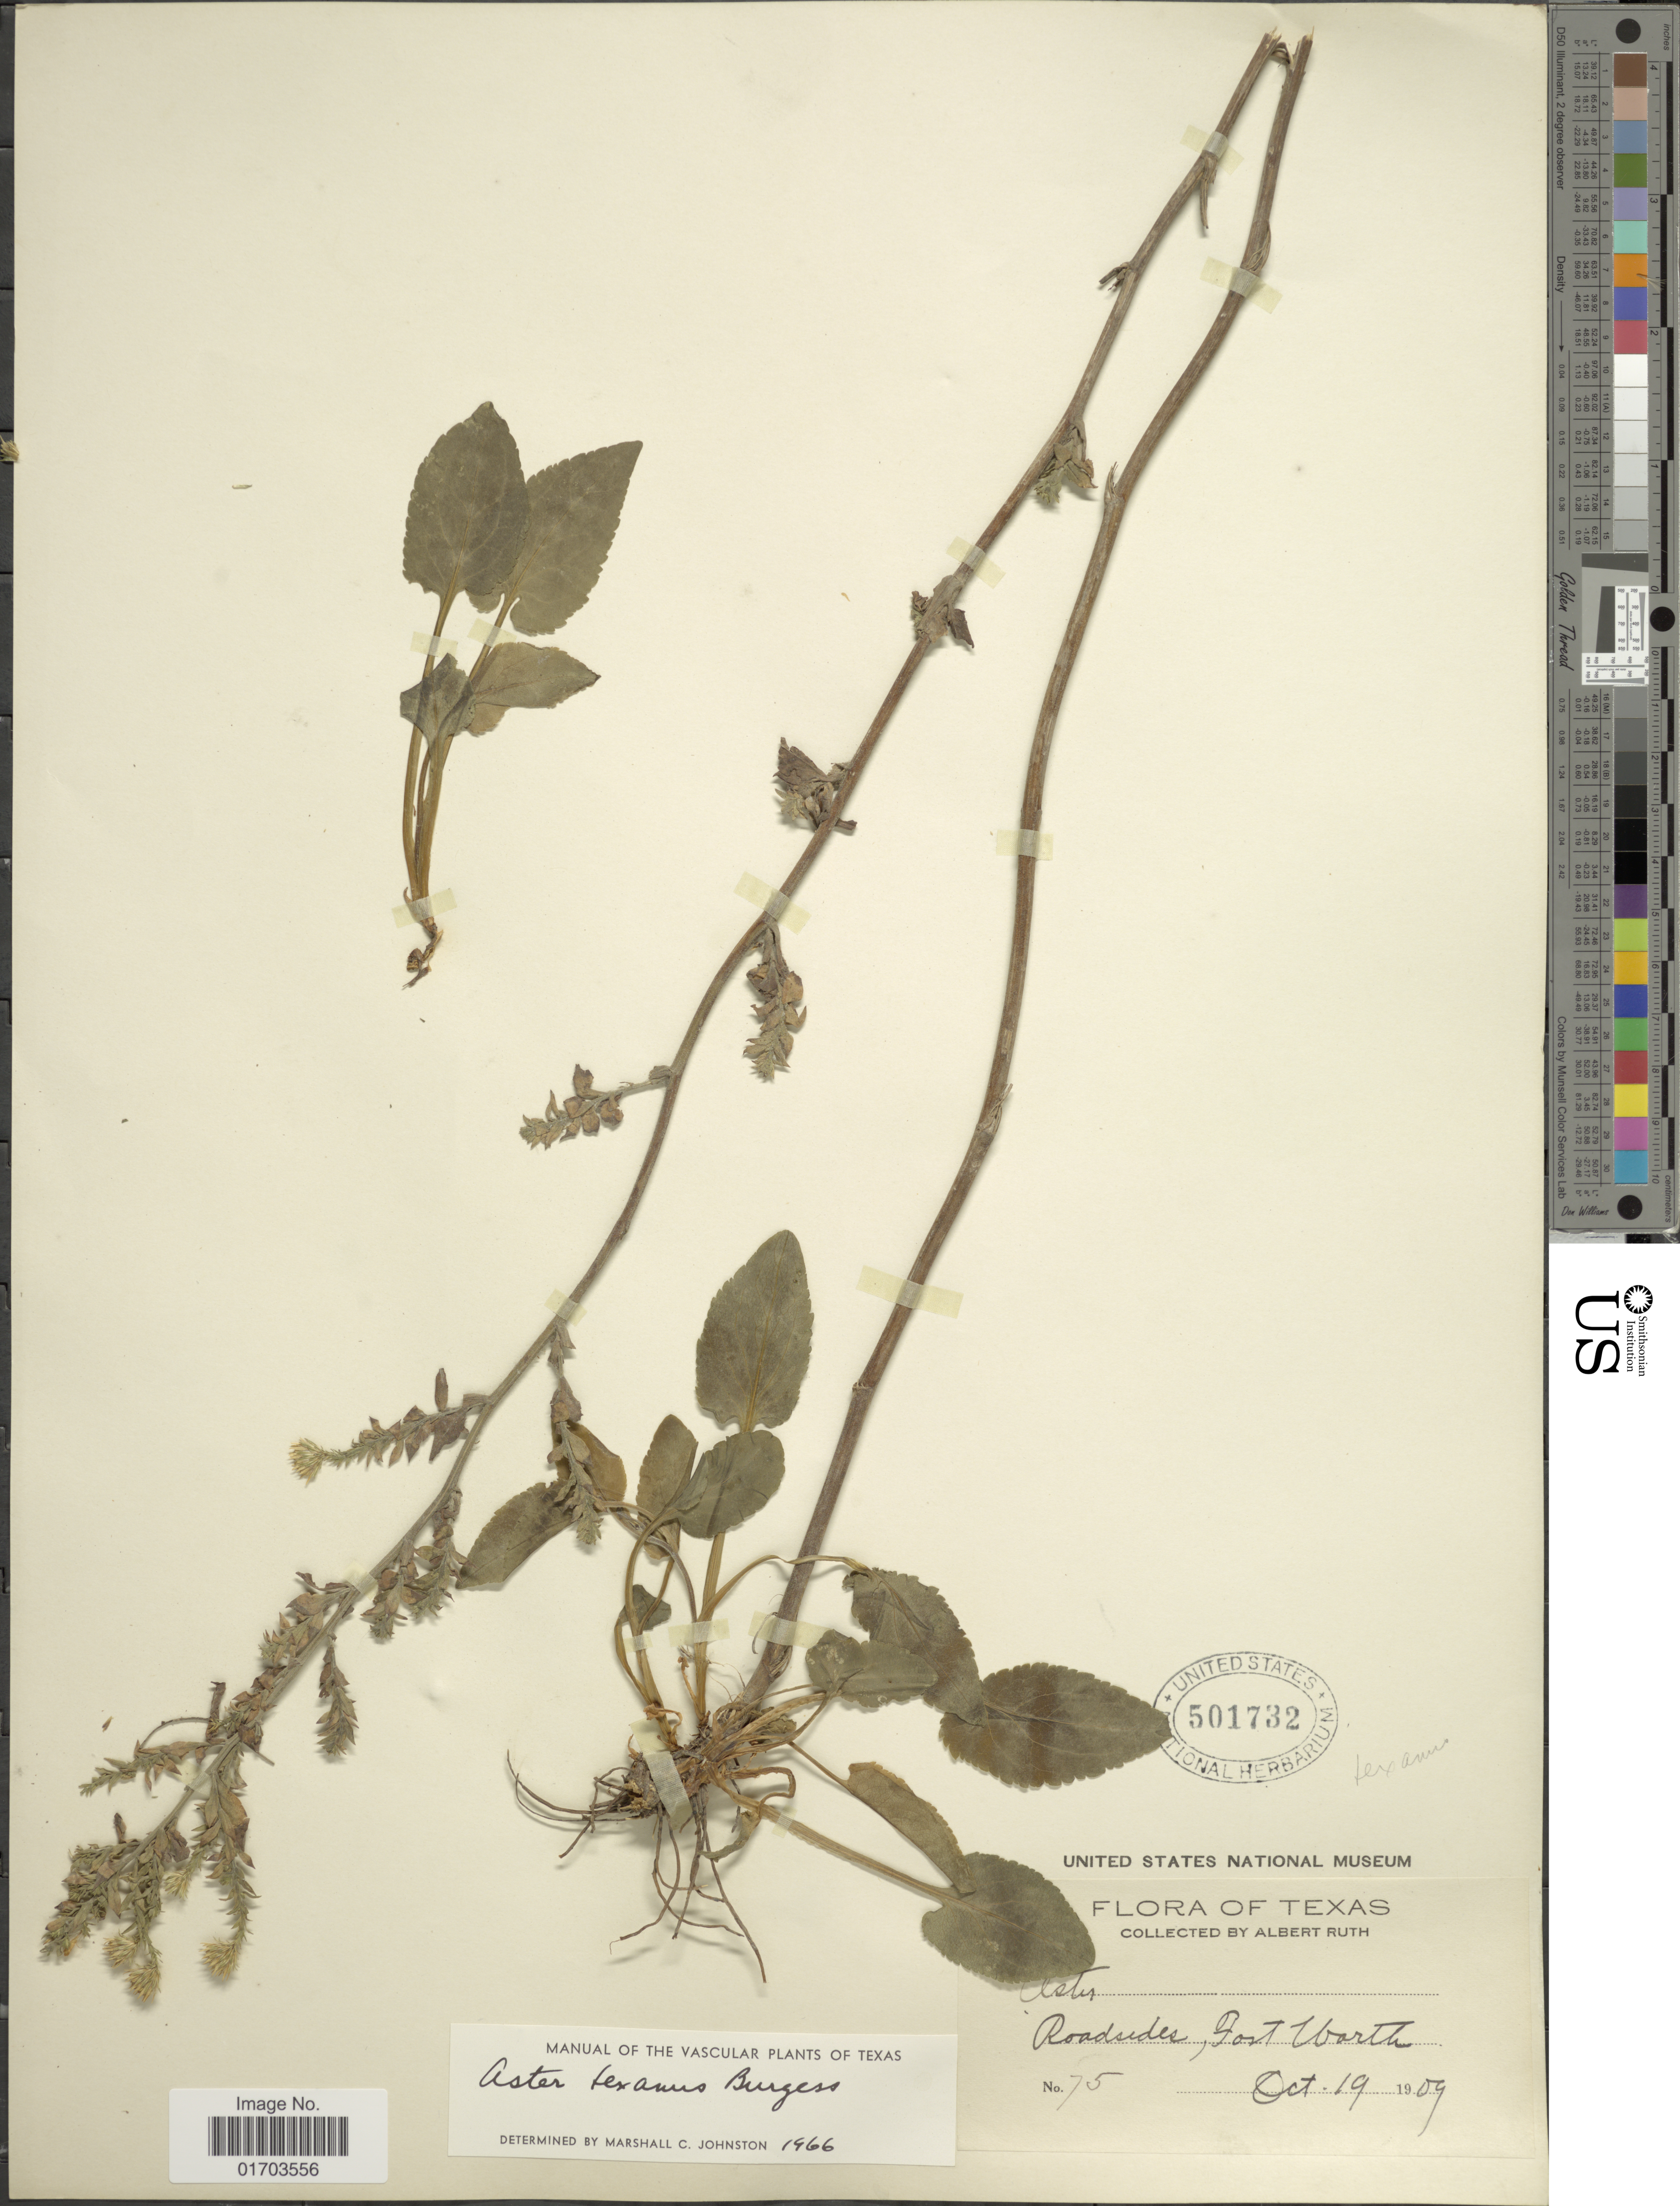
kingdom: Plantae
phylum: Tracheophyta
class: Magnoliopsida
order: Asterales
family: Asteraceae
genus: Symphyotrichum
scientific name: Symphyotrichum texanum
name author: (E.S. Burgess) Semple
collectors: A. Ruth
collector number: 75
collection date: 1909-10-19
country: United States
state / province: Texas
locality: Roadside, Fort Worth.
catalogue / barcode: US 501732